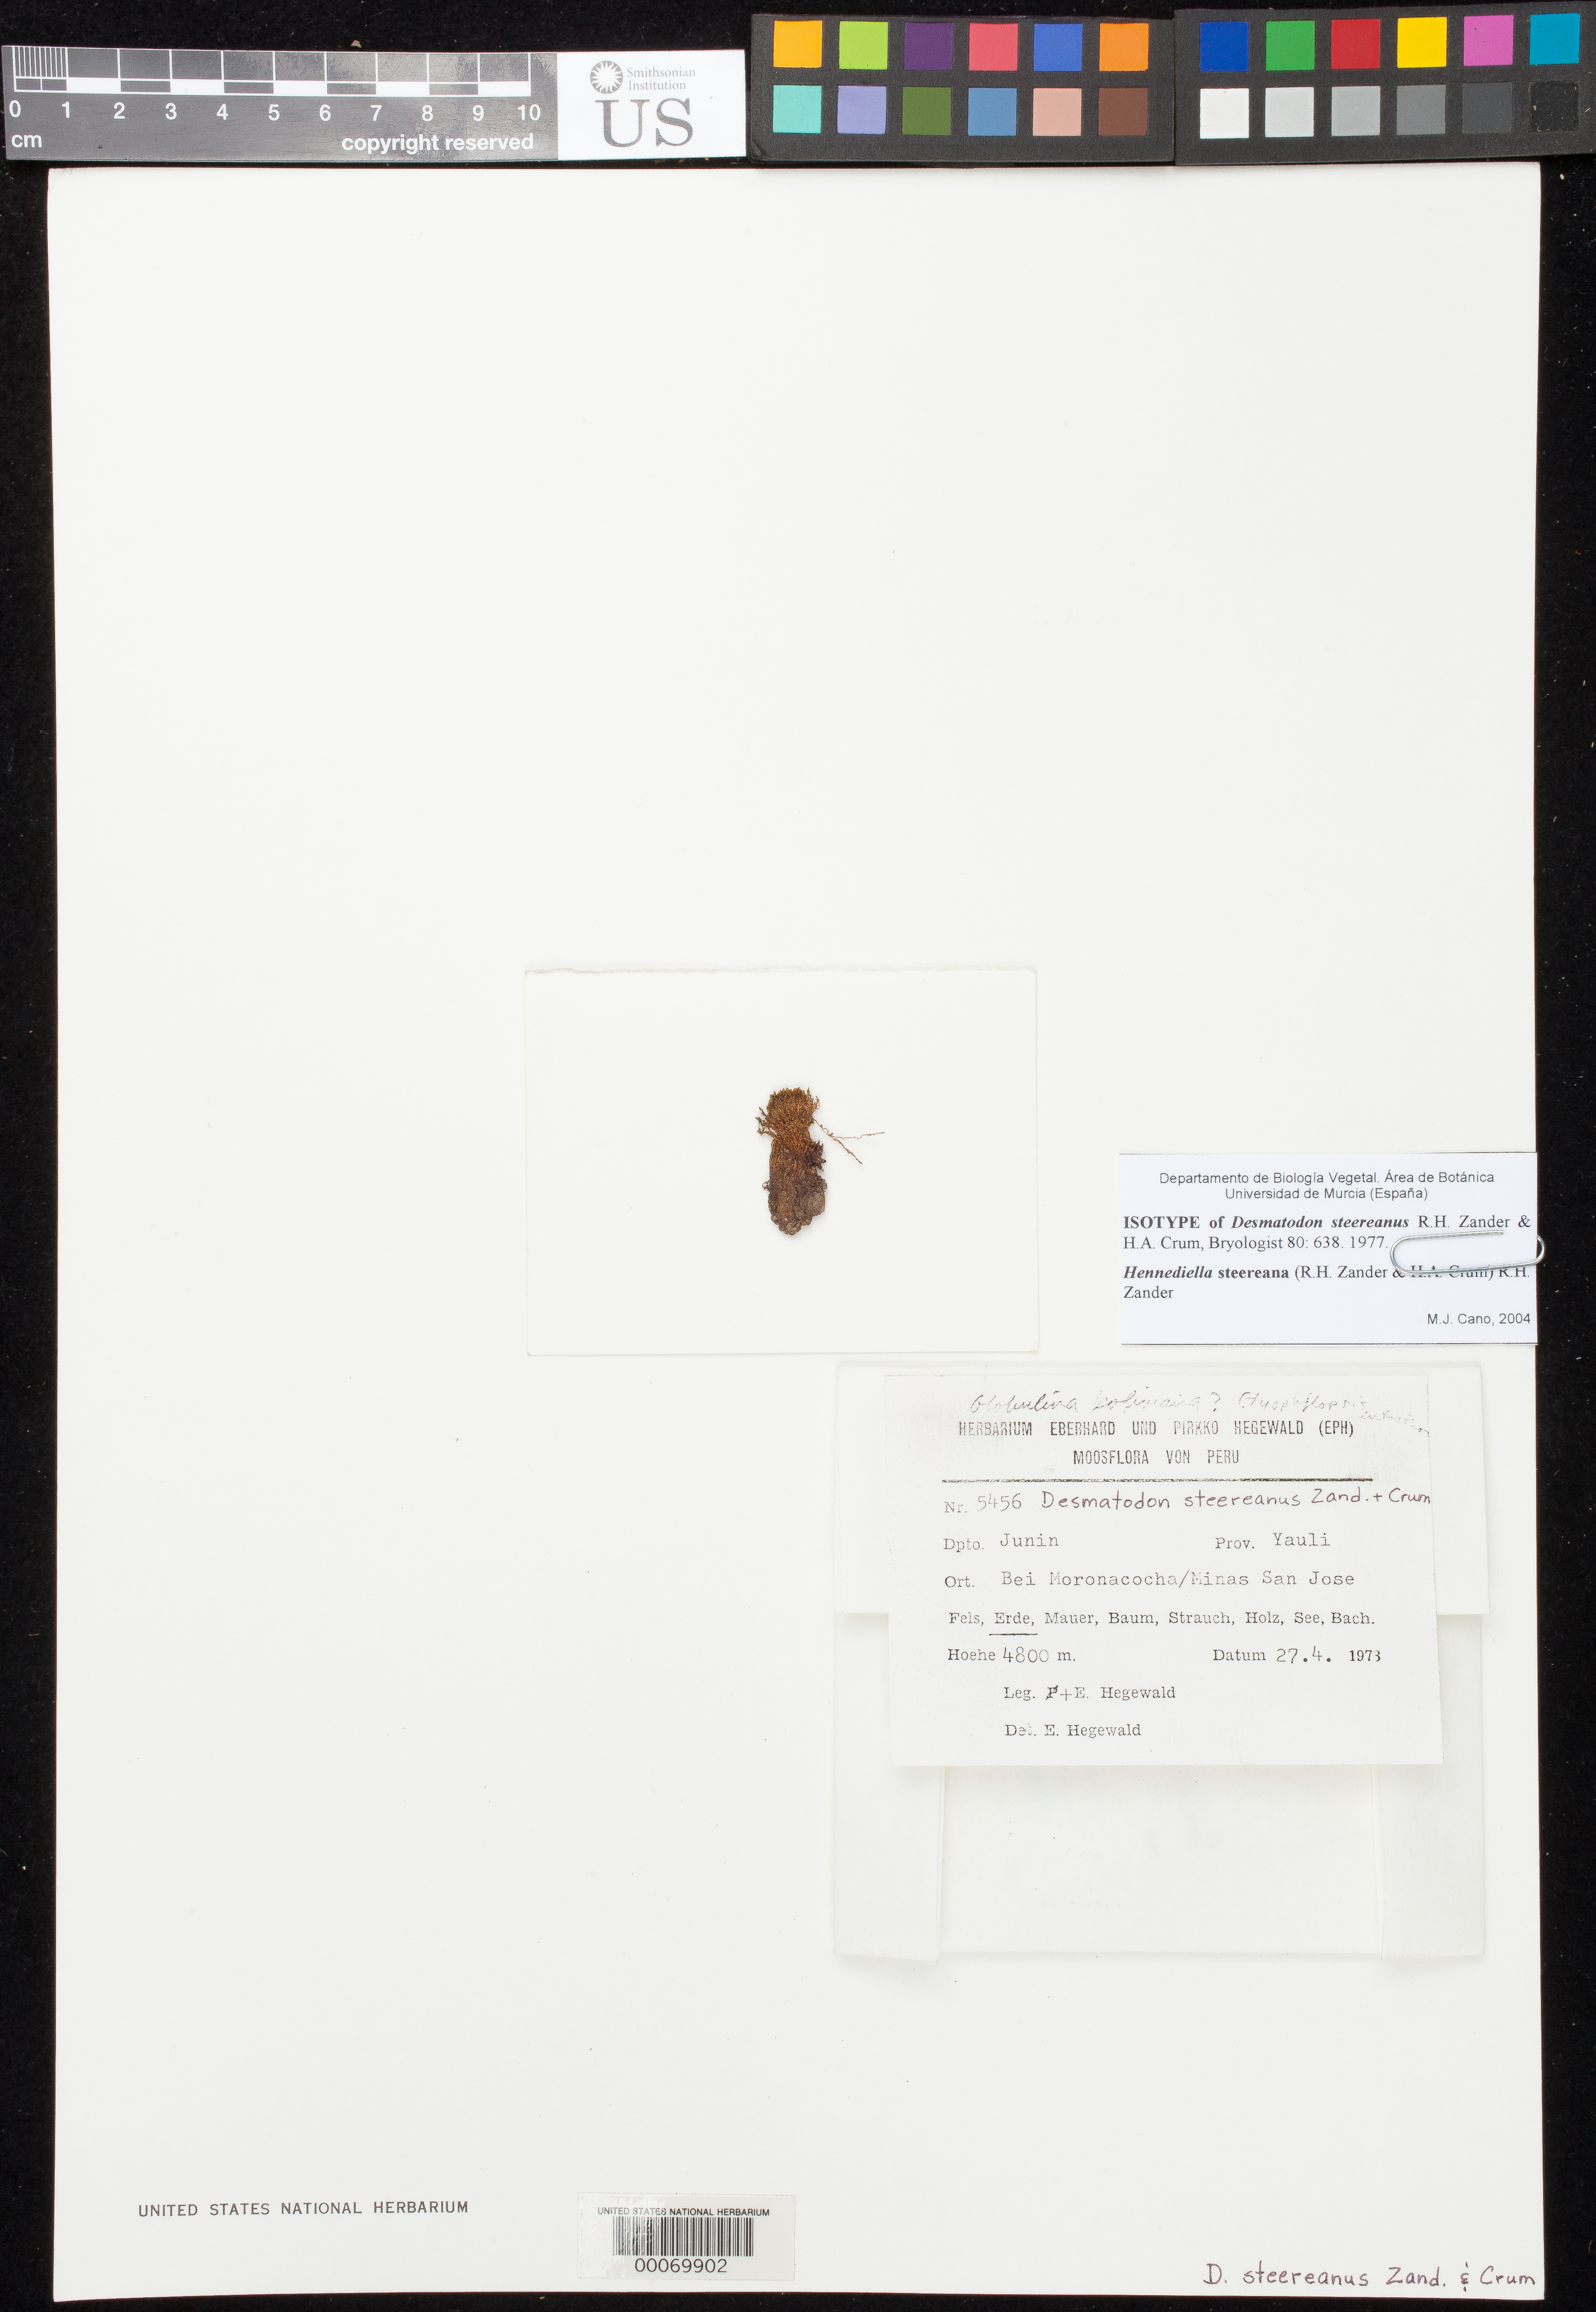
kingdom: Plantae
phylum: Bryophyta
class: Bryopsida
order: Pottiales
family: Pottiaceae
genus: Desmatodon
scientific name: Desmatodon steereanus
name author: R.H. Zander & H.A. Crum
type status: Isotype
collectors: E. Hegewald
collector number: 5456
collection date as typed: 27 Apr 1973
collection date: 1973-04-27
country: Peru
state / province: Junín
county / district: Yauli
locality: Moronacocha, Minas San Jose.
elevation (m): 4800